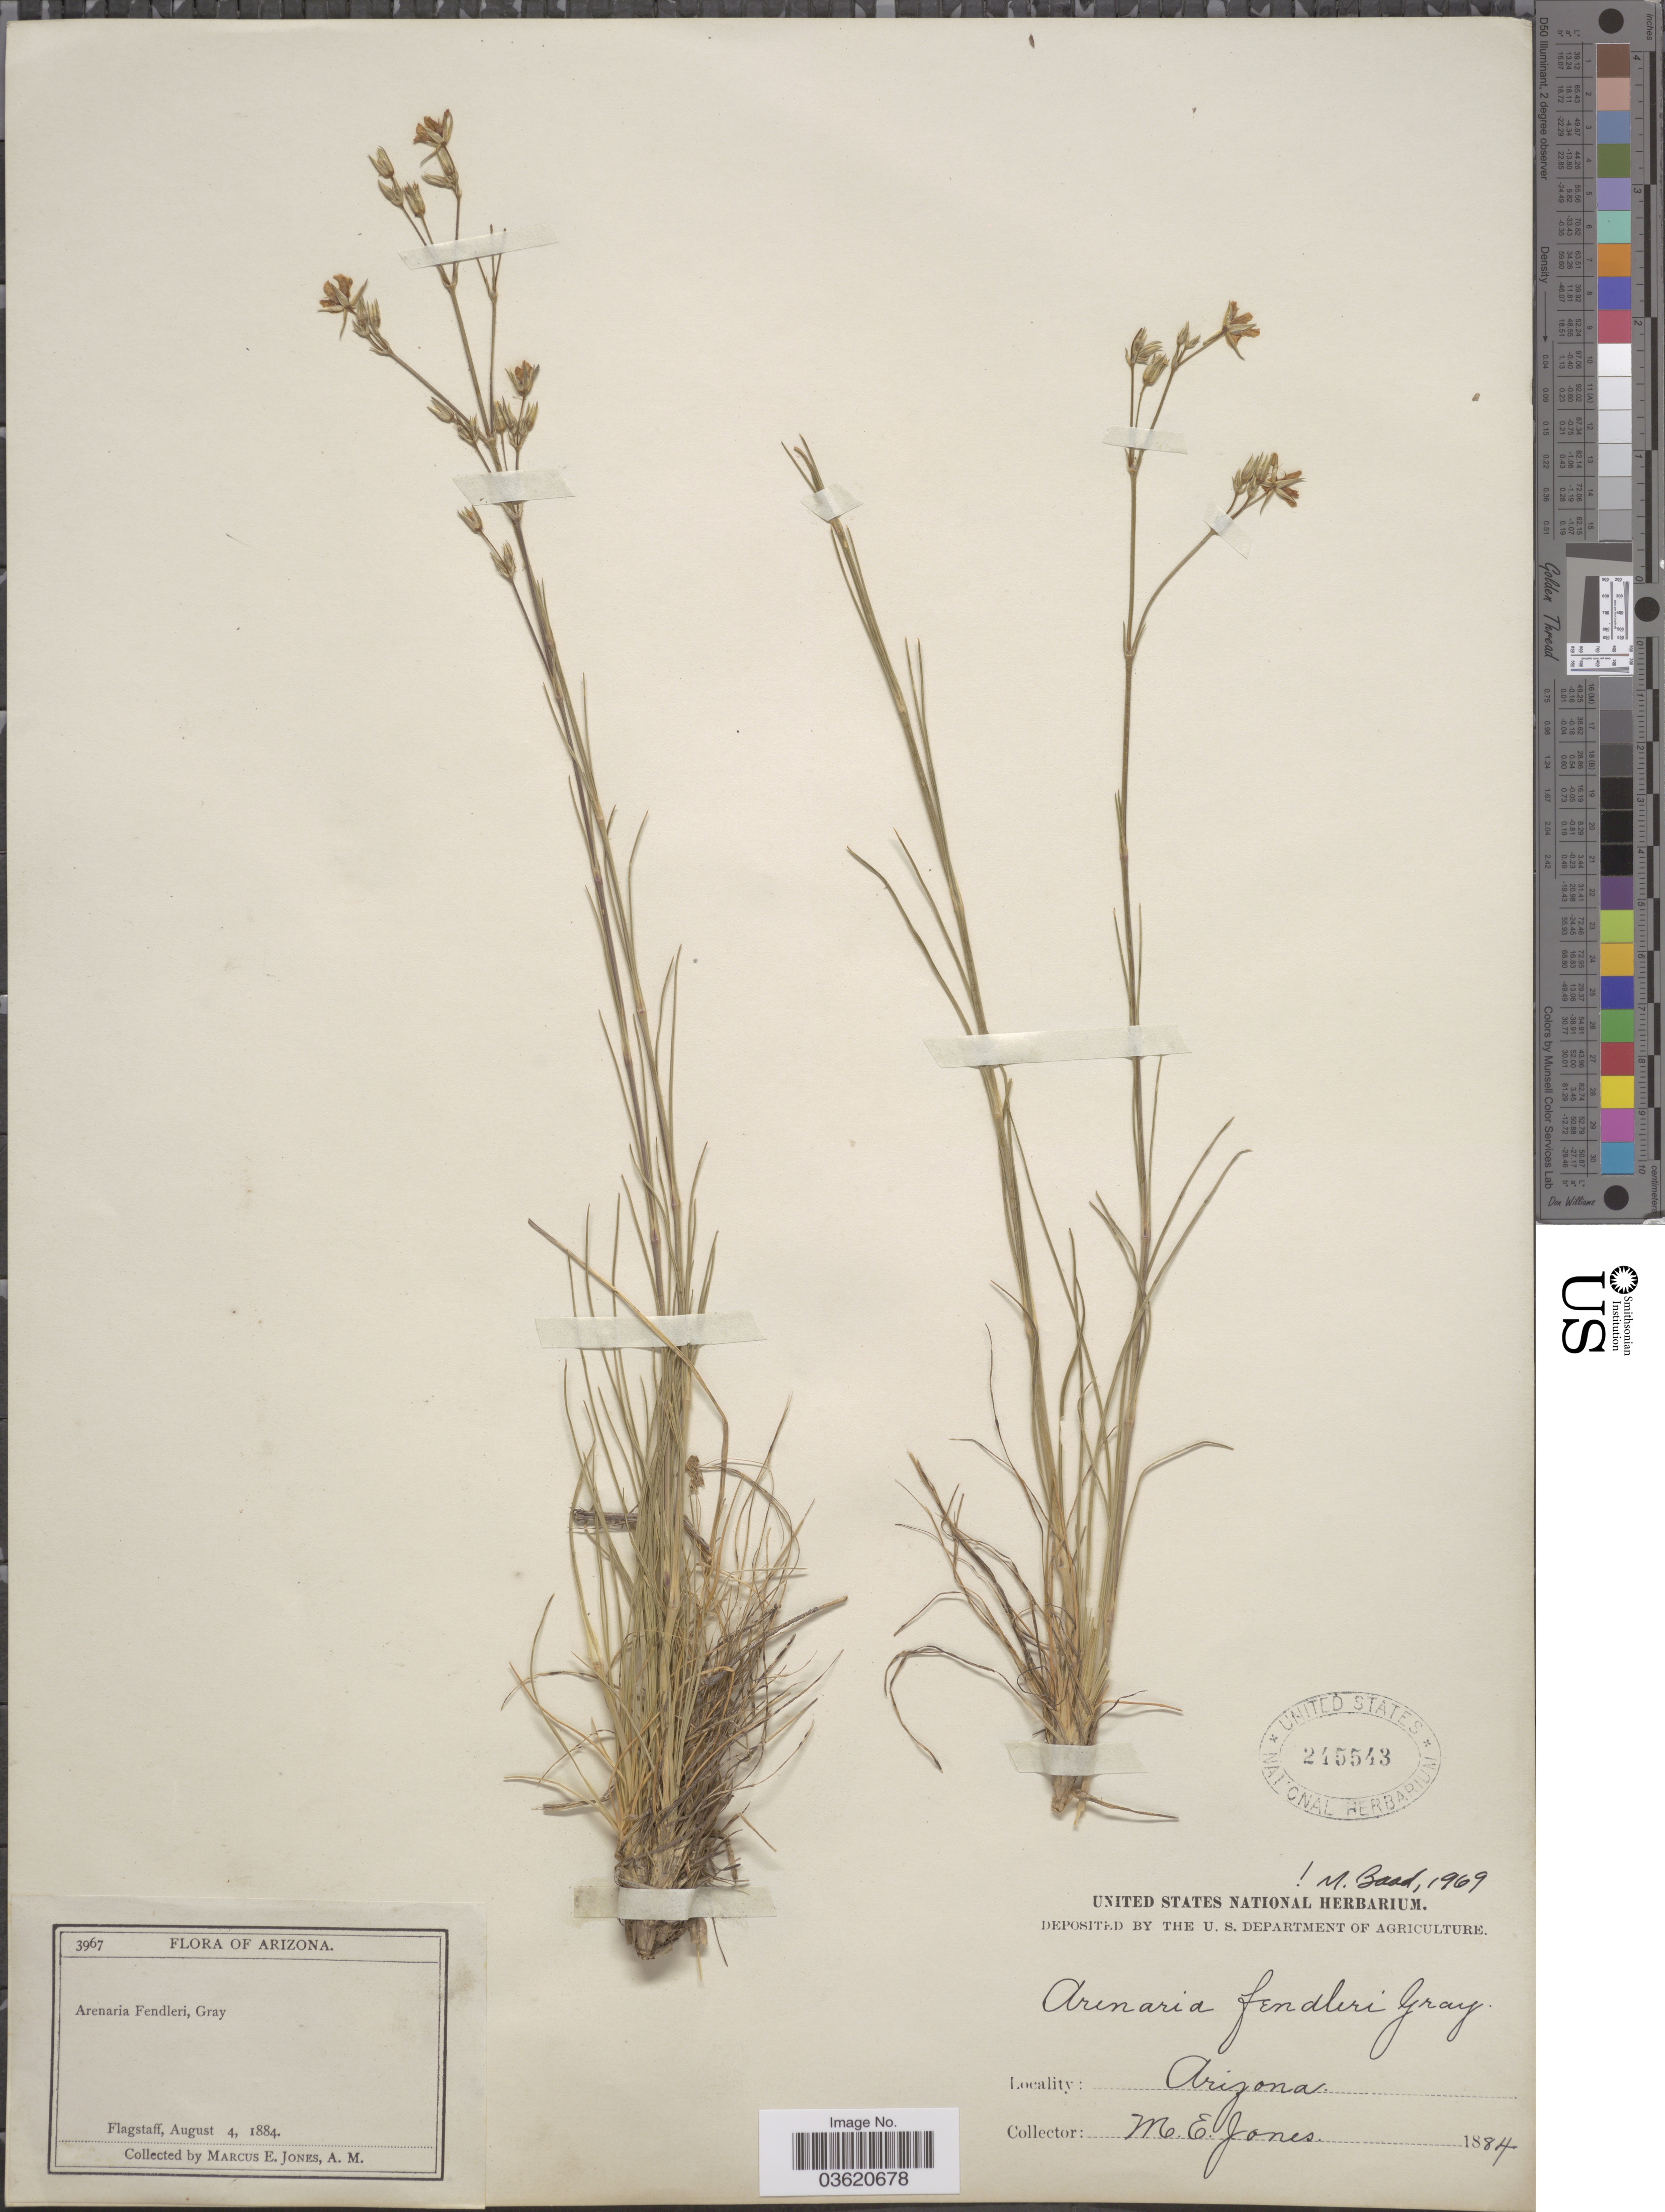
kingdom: Plantae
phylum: Tracheophyta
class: Magnoliopsida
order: Caryophyllales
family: Caryophyllaceae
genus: Eremogone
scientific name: Eremogone fendleri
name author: (A. Gray) Ikonn.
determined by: U.S. National Herbarium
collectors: M. E. Jones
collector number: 3967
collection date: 1884-08-04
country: United States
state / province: Arizona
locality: Flagstaff.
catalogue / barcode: US 245543